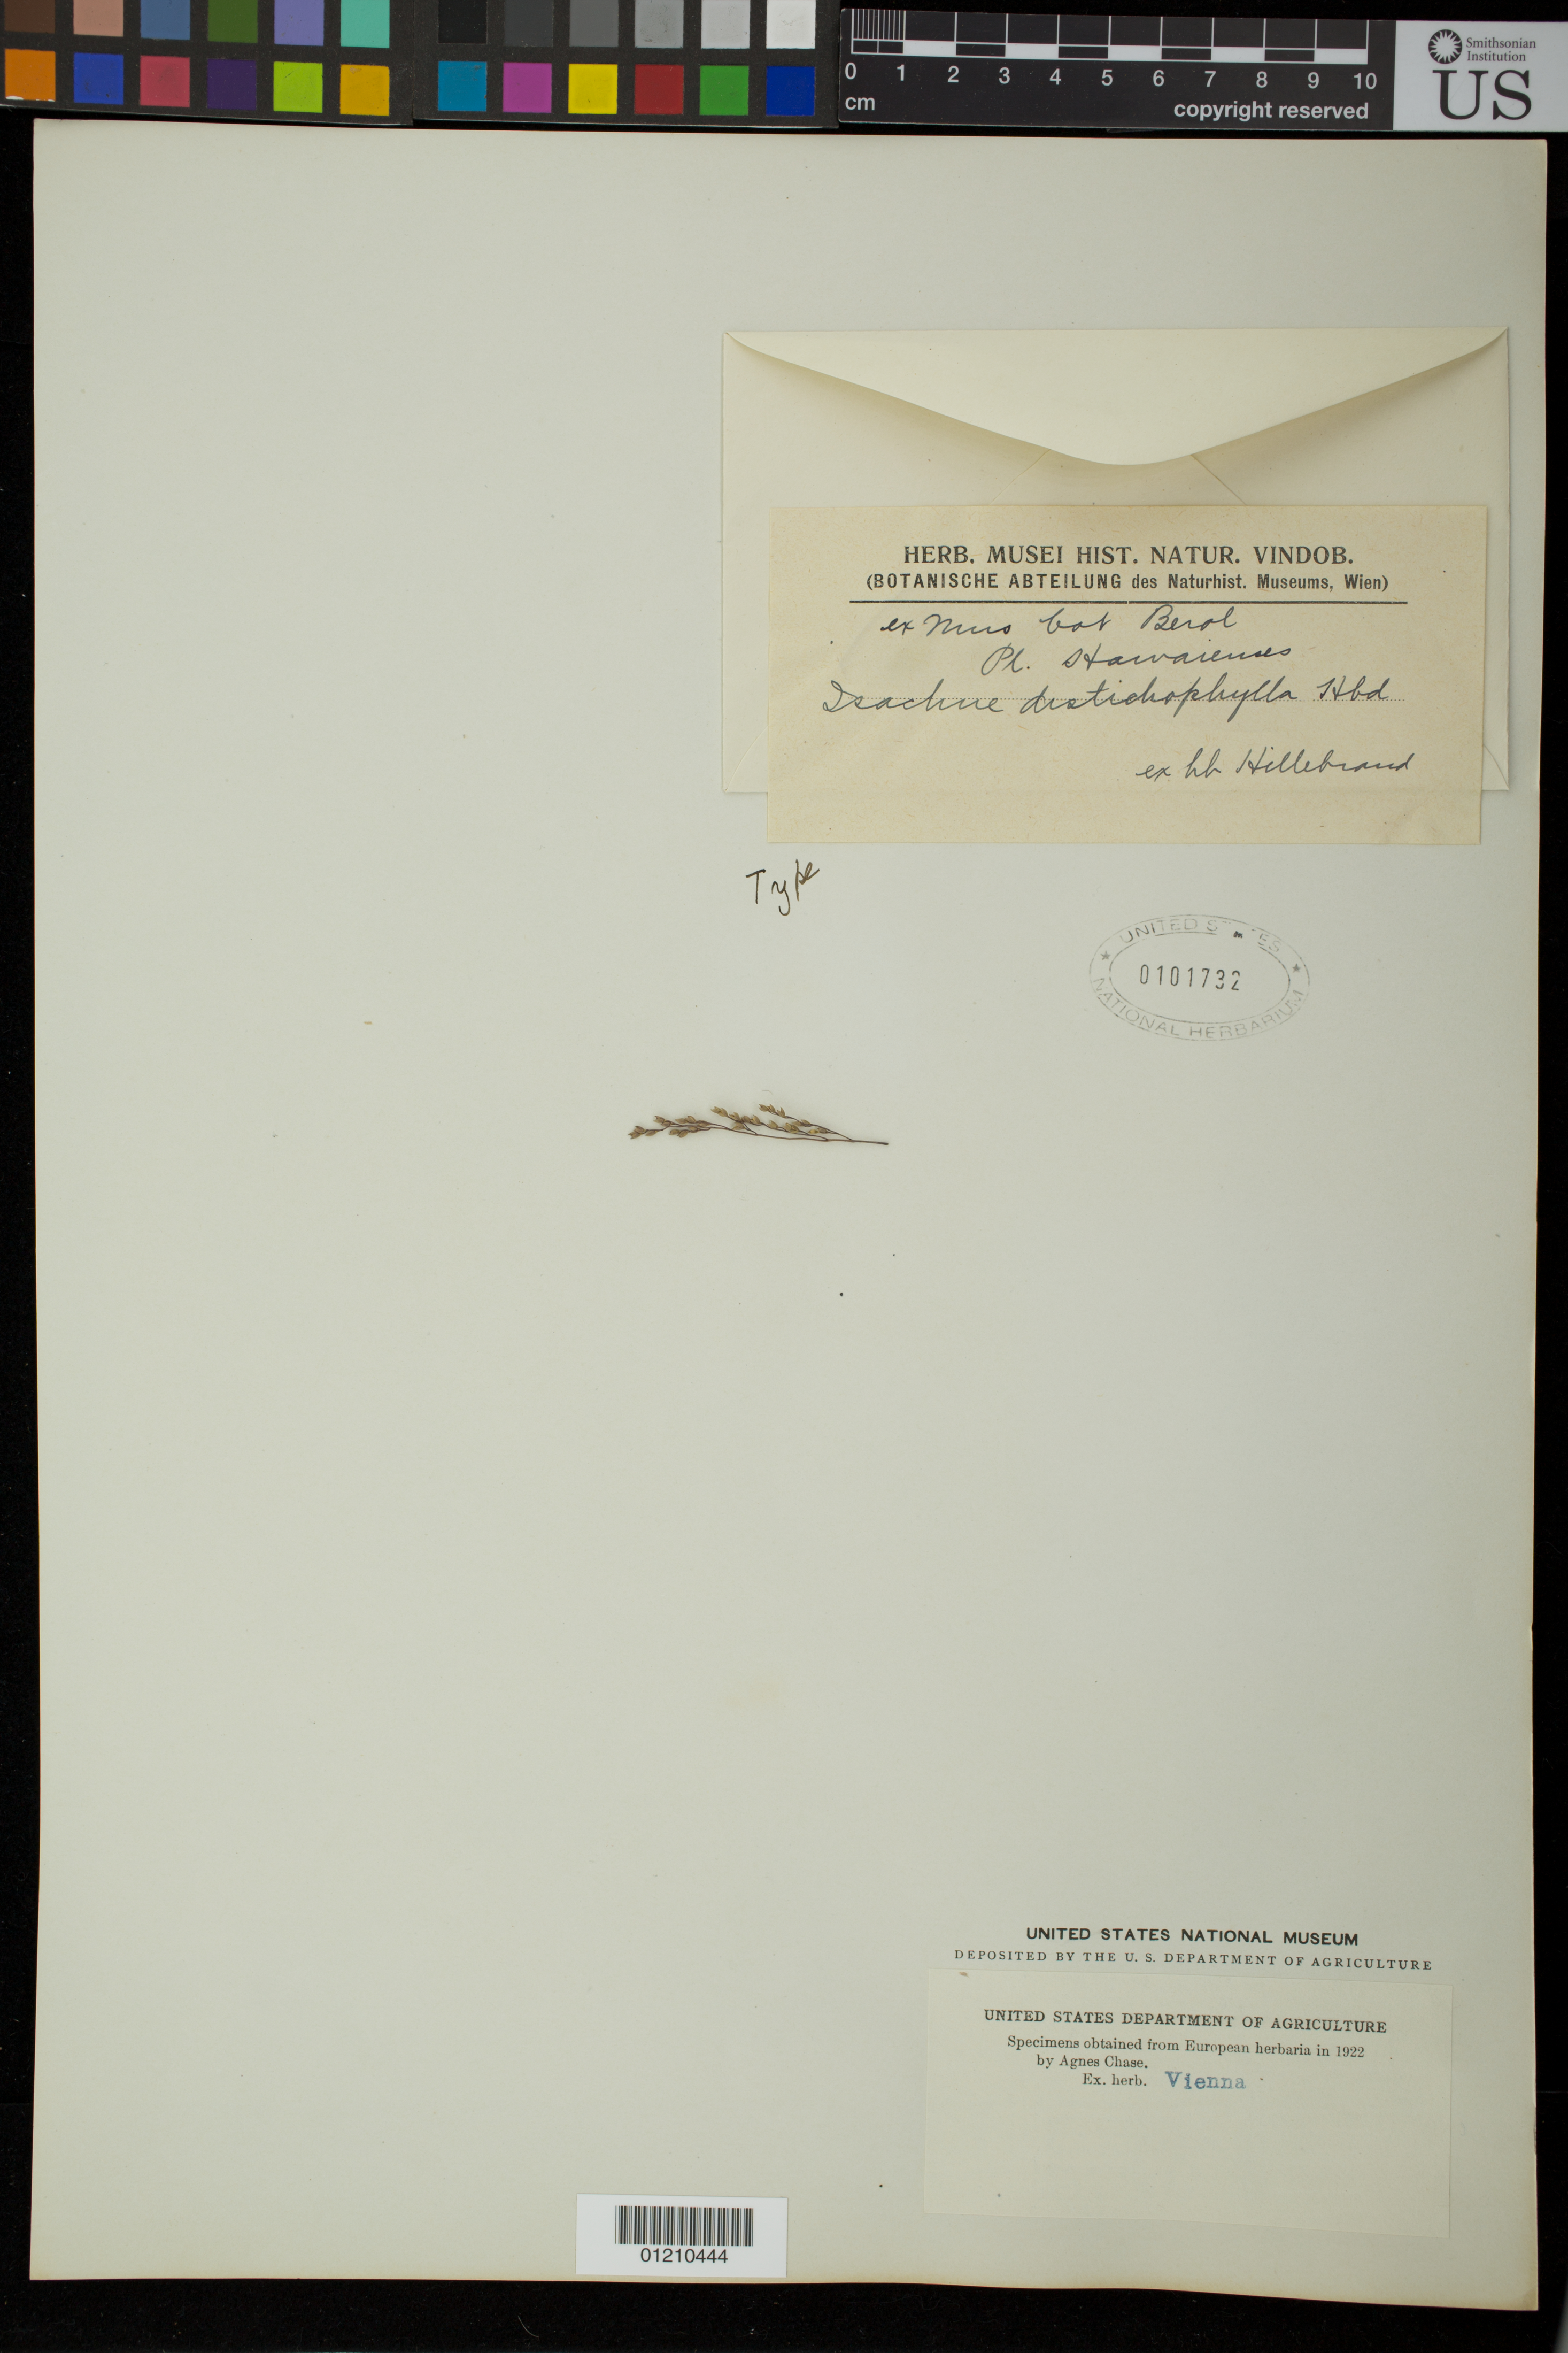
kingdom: Plantae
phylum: Tracheophyta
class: Liliopsida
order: Poales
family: Poaceae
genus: Isachne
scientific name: Isachne distichophylla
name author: Munro ex Hillebr.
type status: Type Collection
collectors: W. Hillebrand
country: United States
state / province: Hawaii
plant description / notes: Fragmentary material of type specimen ex herb. Hackel.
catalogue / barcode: US 101732